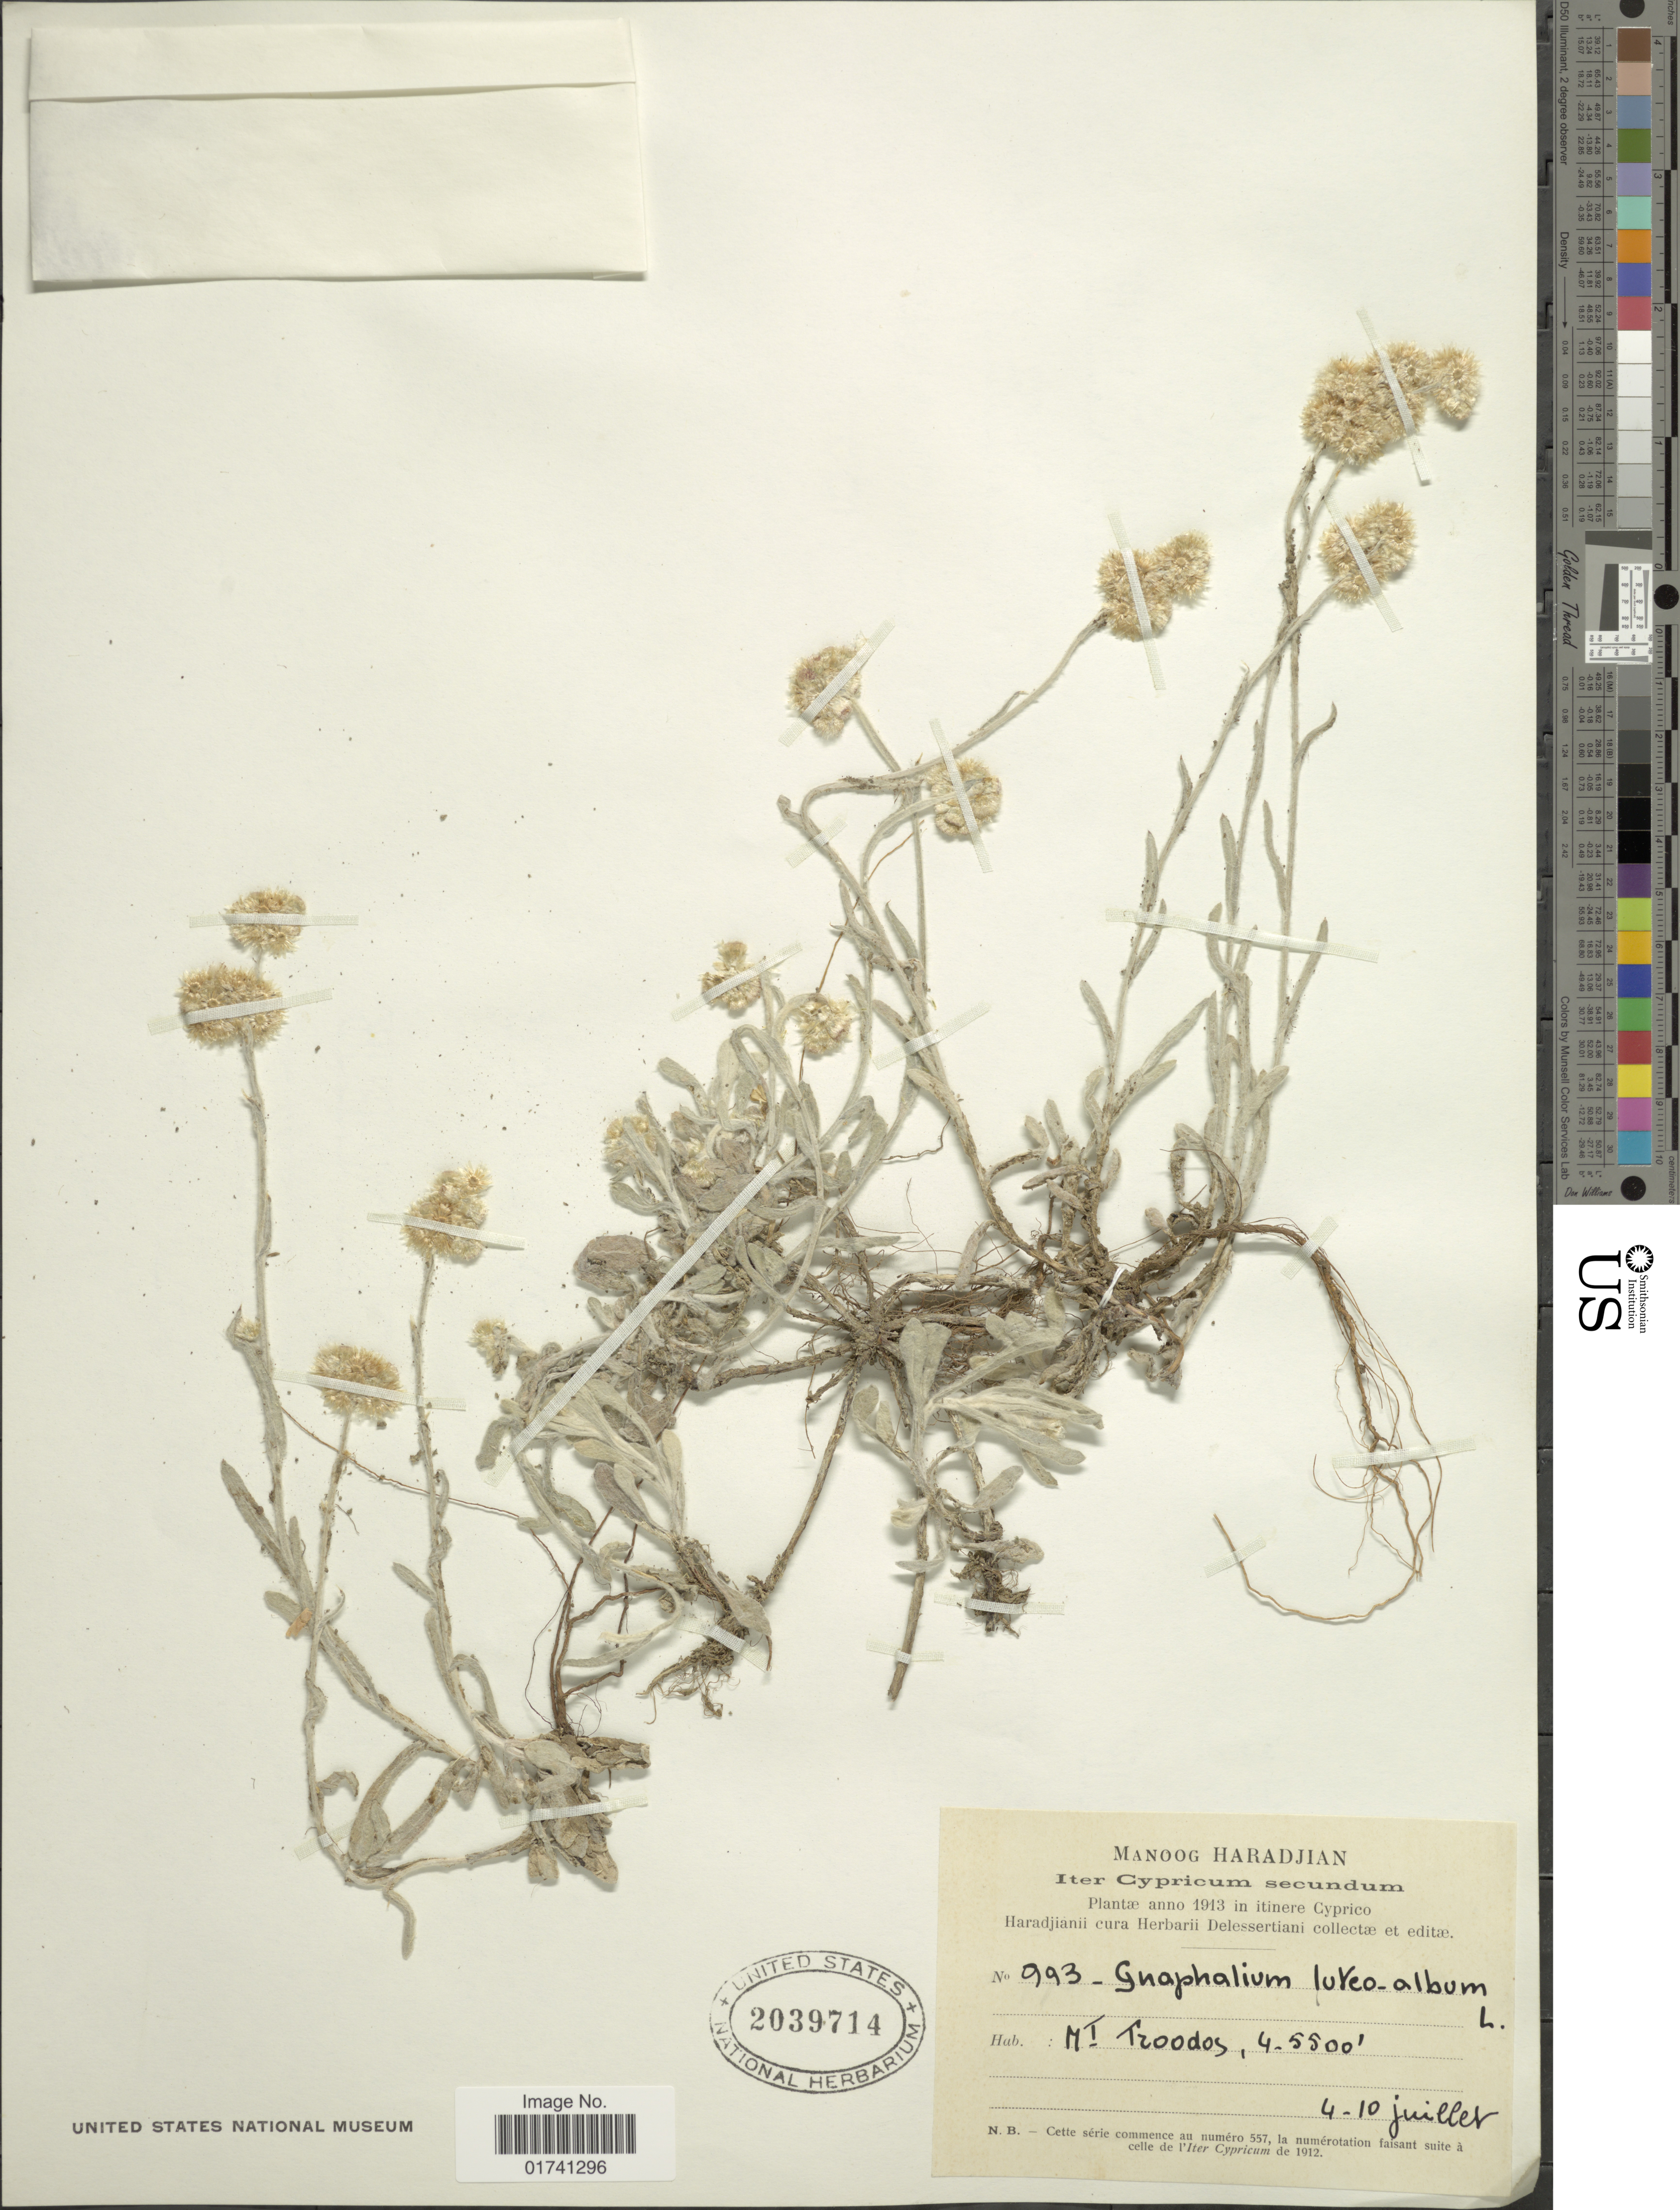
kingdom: Plantae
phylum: Tracheophyta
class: Magnoliopsida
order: Asterales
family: Asteraceae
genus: Laphangium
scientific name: Laphangium luteoalbum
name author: (L.) Tzvelev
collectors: M. Haradjian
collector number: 993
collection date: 1913-07-04/1913-07-10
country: Greece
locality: Mt Troodos, in itinere Cyprico.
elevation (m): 1219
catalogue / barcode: US 2039714